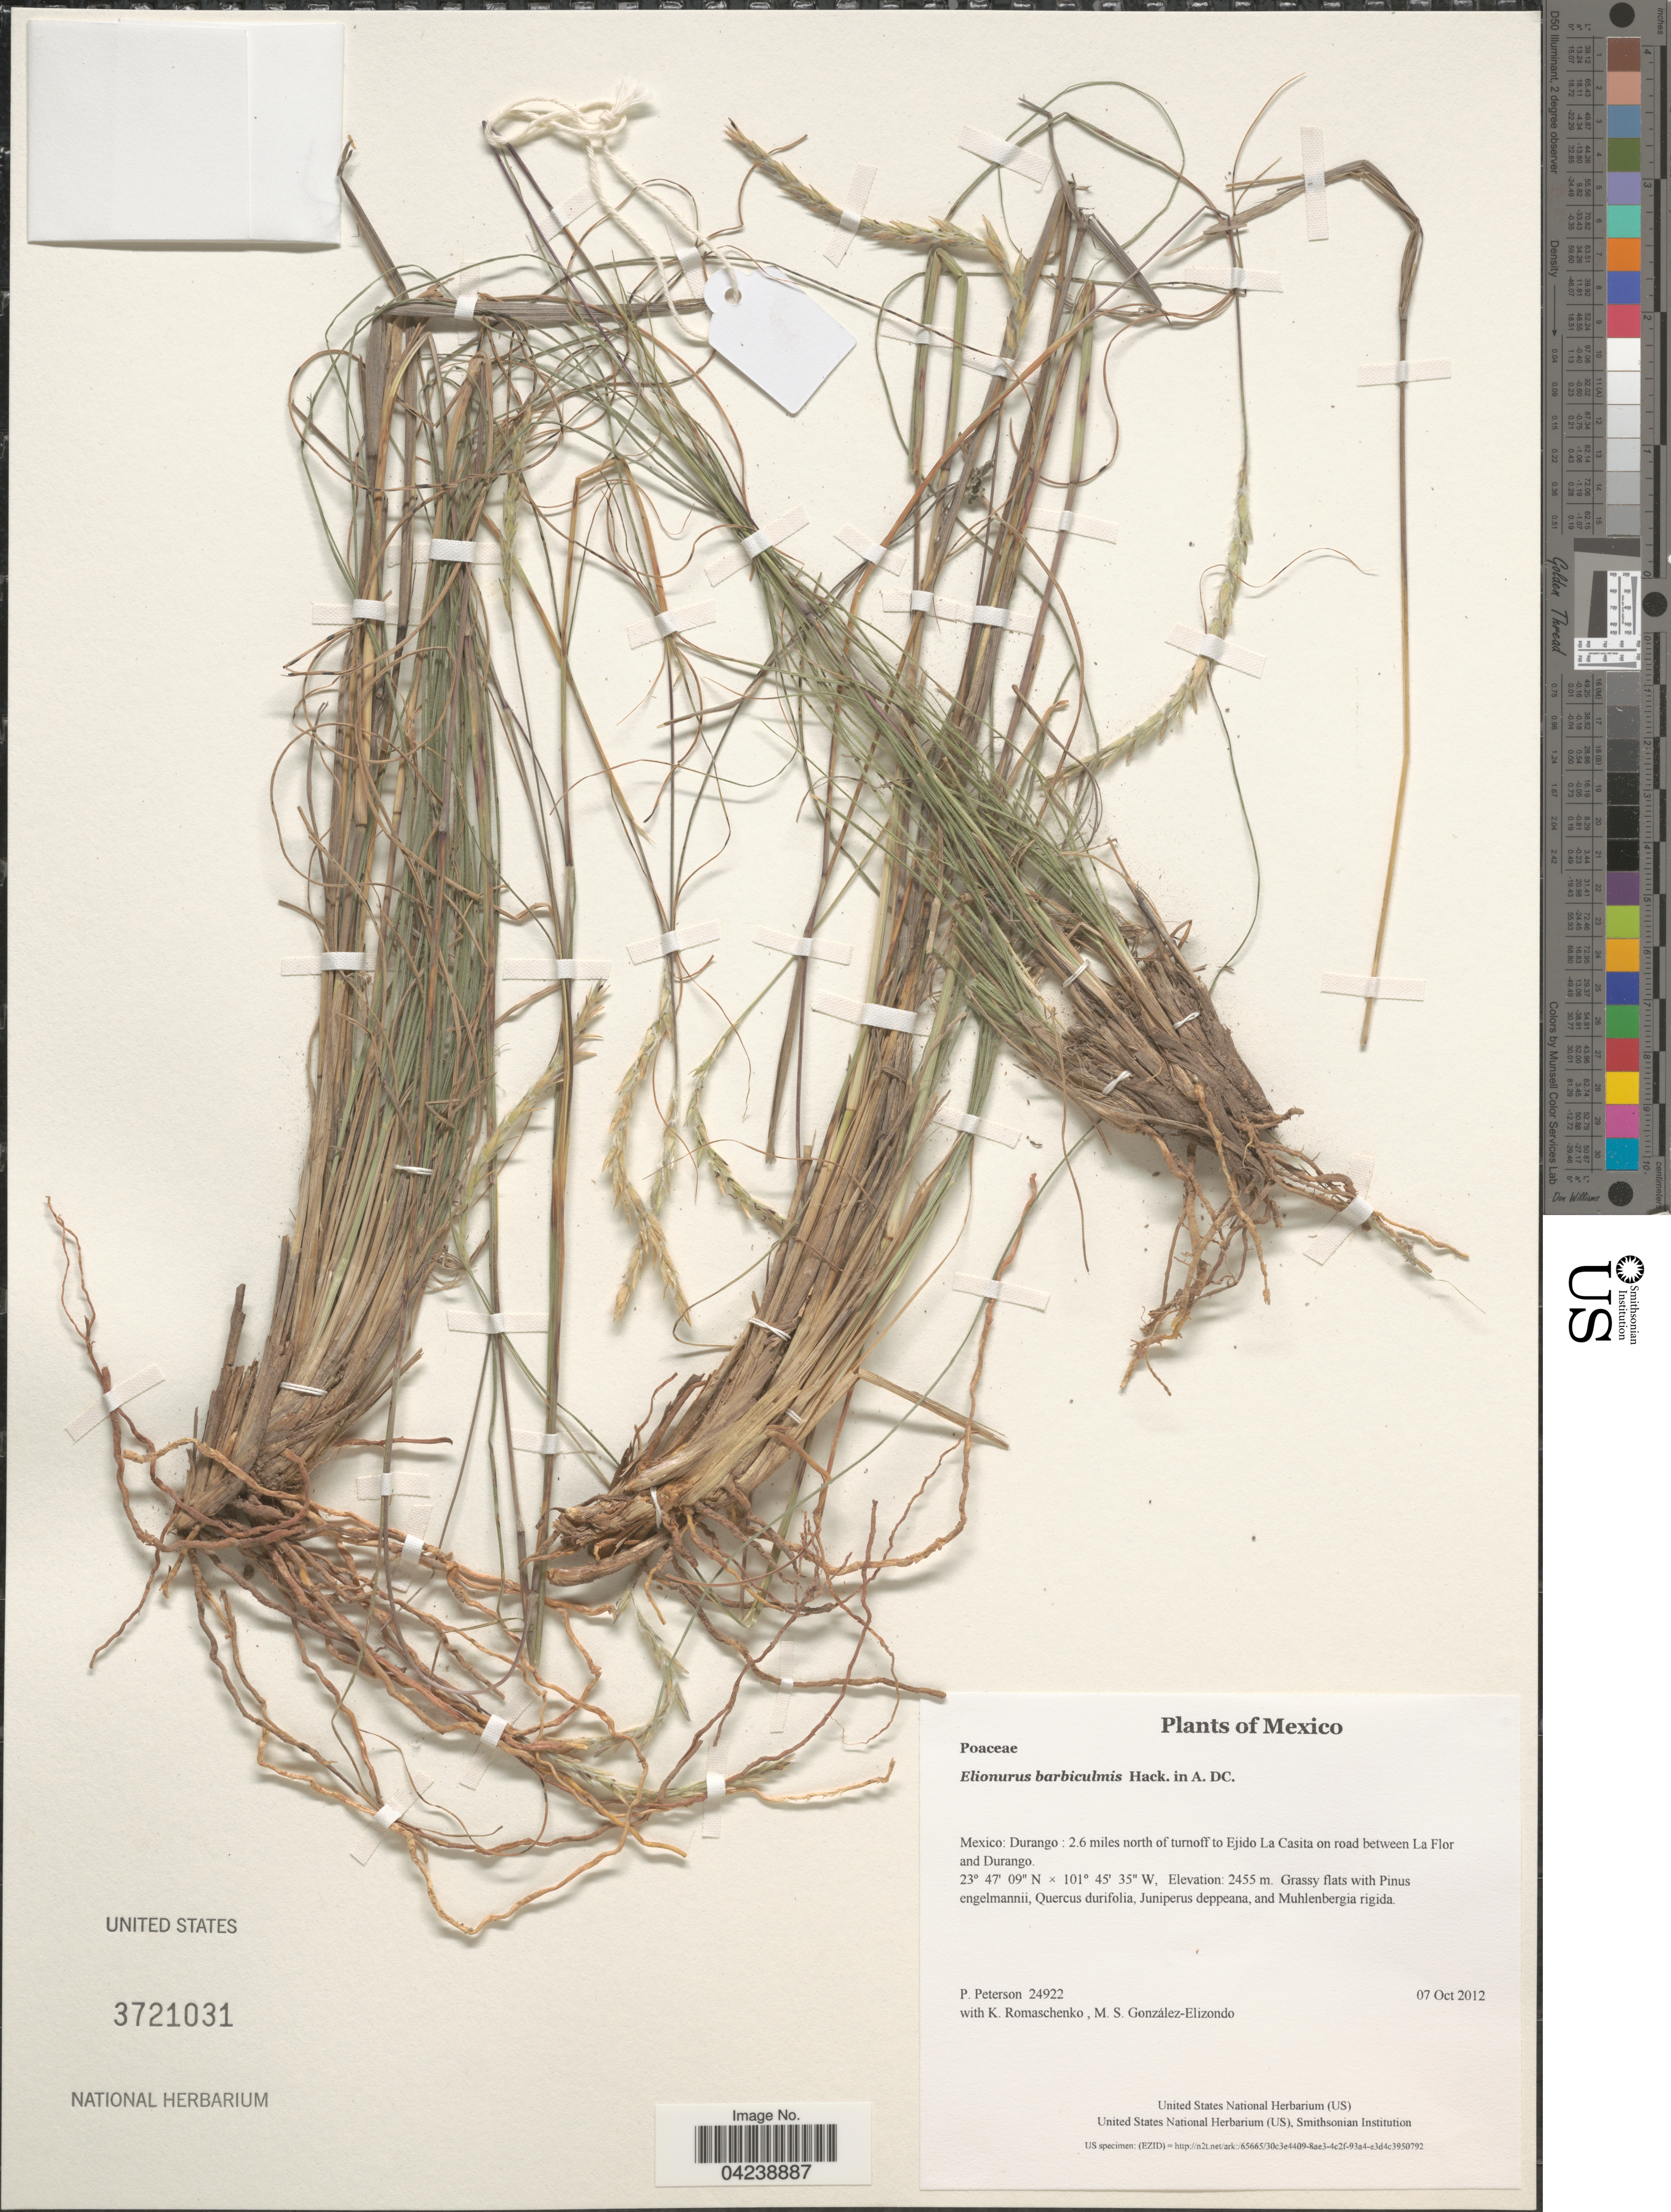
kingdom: Plantae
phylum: Tracheophyta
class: Liliopsida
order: Poales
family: Poaceae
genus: Elionurus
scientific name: Elionurus barbiculmis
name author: Hack. in A. DC.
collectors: P. Peterson, K. Romaschenko & M. S. González-Elizondo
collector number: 24922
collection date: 2012-10-07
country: Mexico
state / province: Durango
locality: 2.6 miles north of turnoff to Ejido La Casita on road between La Flor and Durango.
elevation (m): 2455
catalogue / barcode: US 3721031